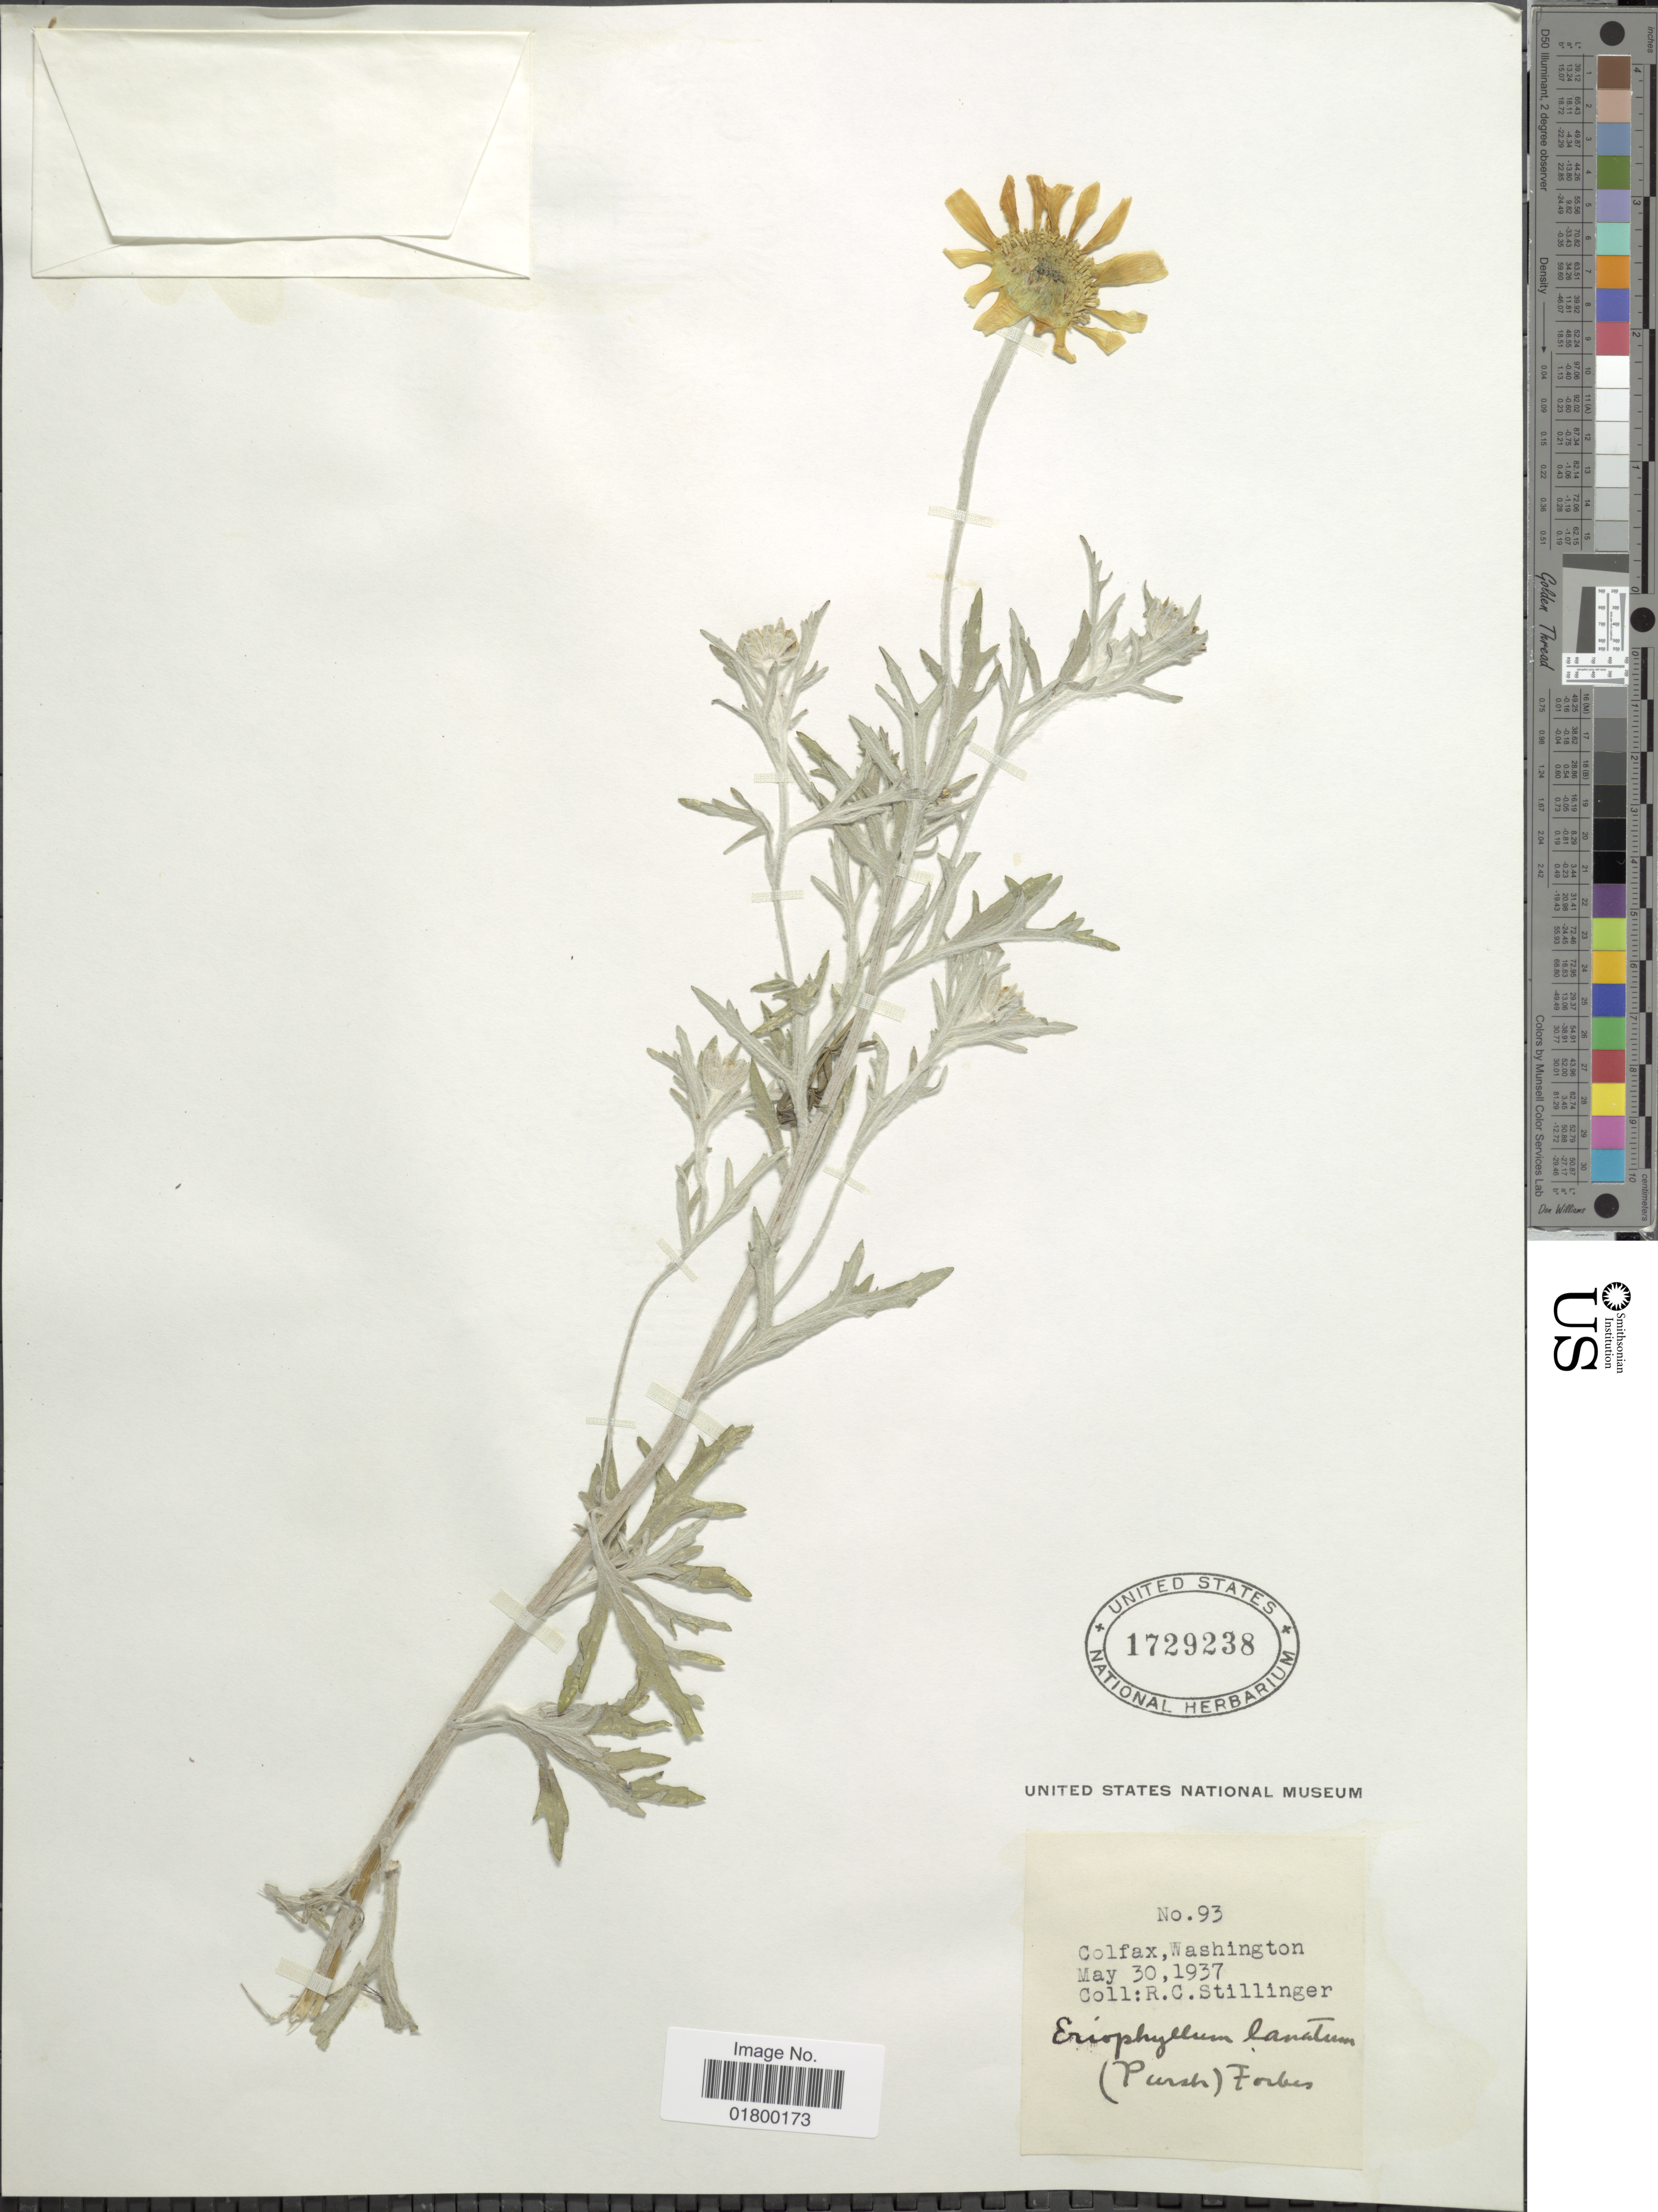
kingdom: Plantae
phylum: Tracheophyta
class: Magnoliopsida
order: Asterales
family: Asteraceae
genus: Eriophyllum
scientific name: Eriophyllum lanatum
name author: (Pursh) J. Forbes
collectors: R. Stillinger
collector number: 93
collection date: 1937-05-30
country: United States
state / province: Washington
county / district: Whitman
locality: Colfax, Washington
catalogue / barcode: US 1729238